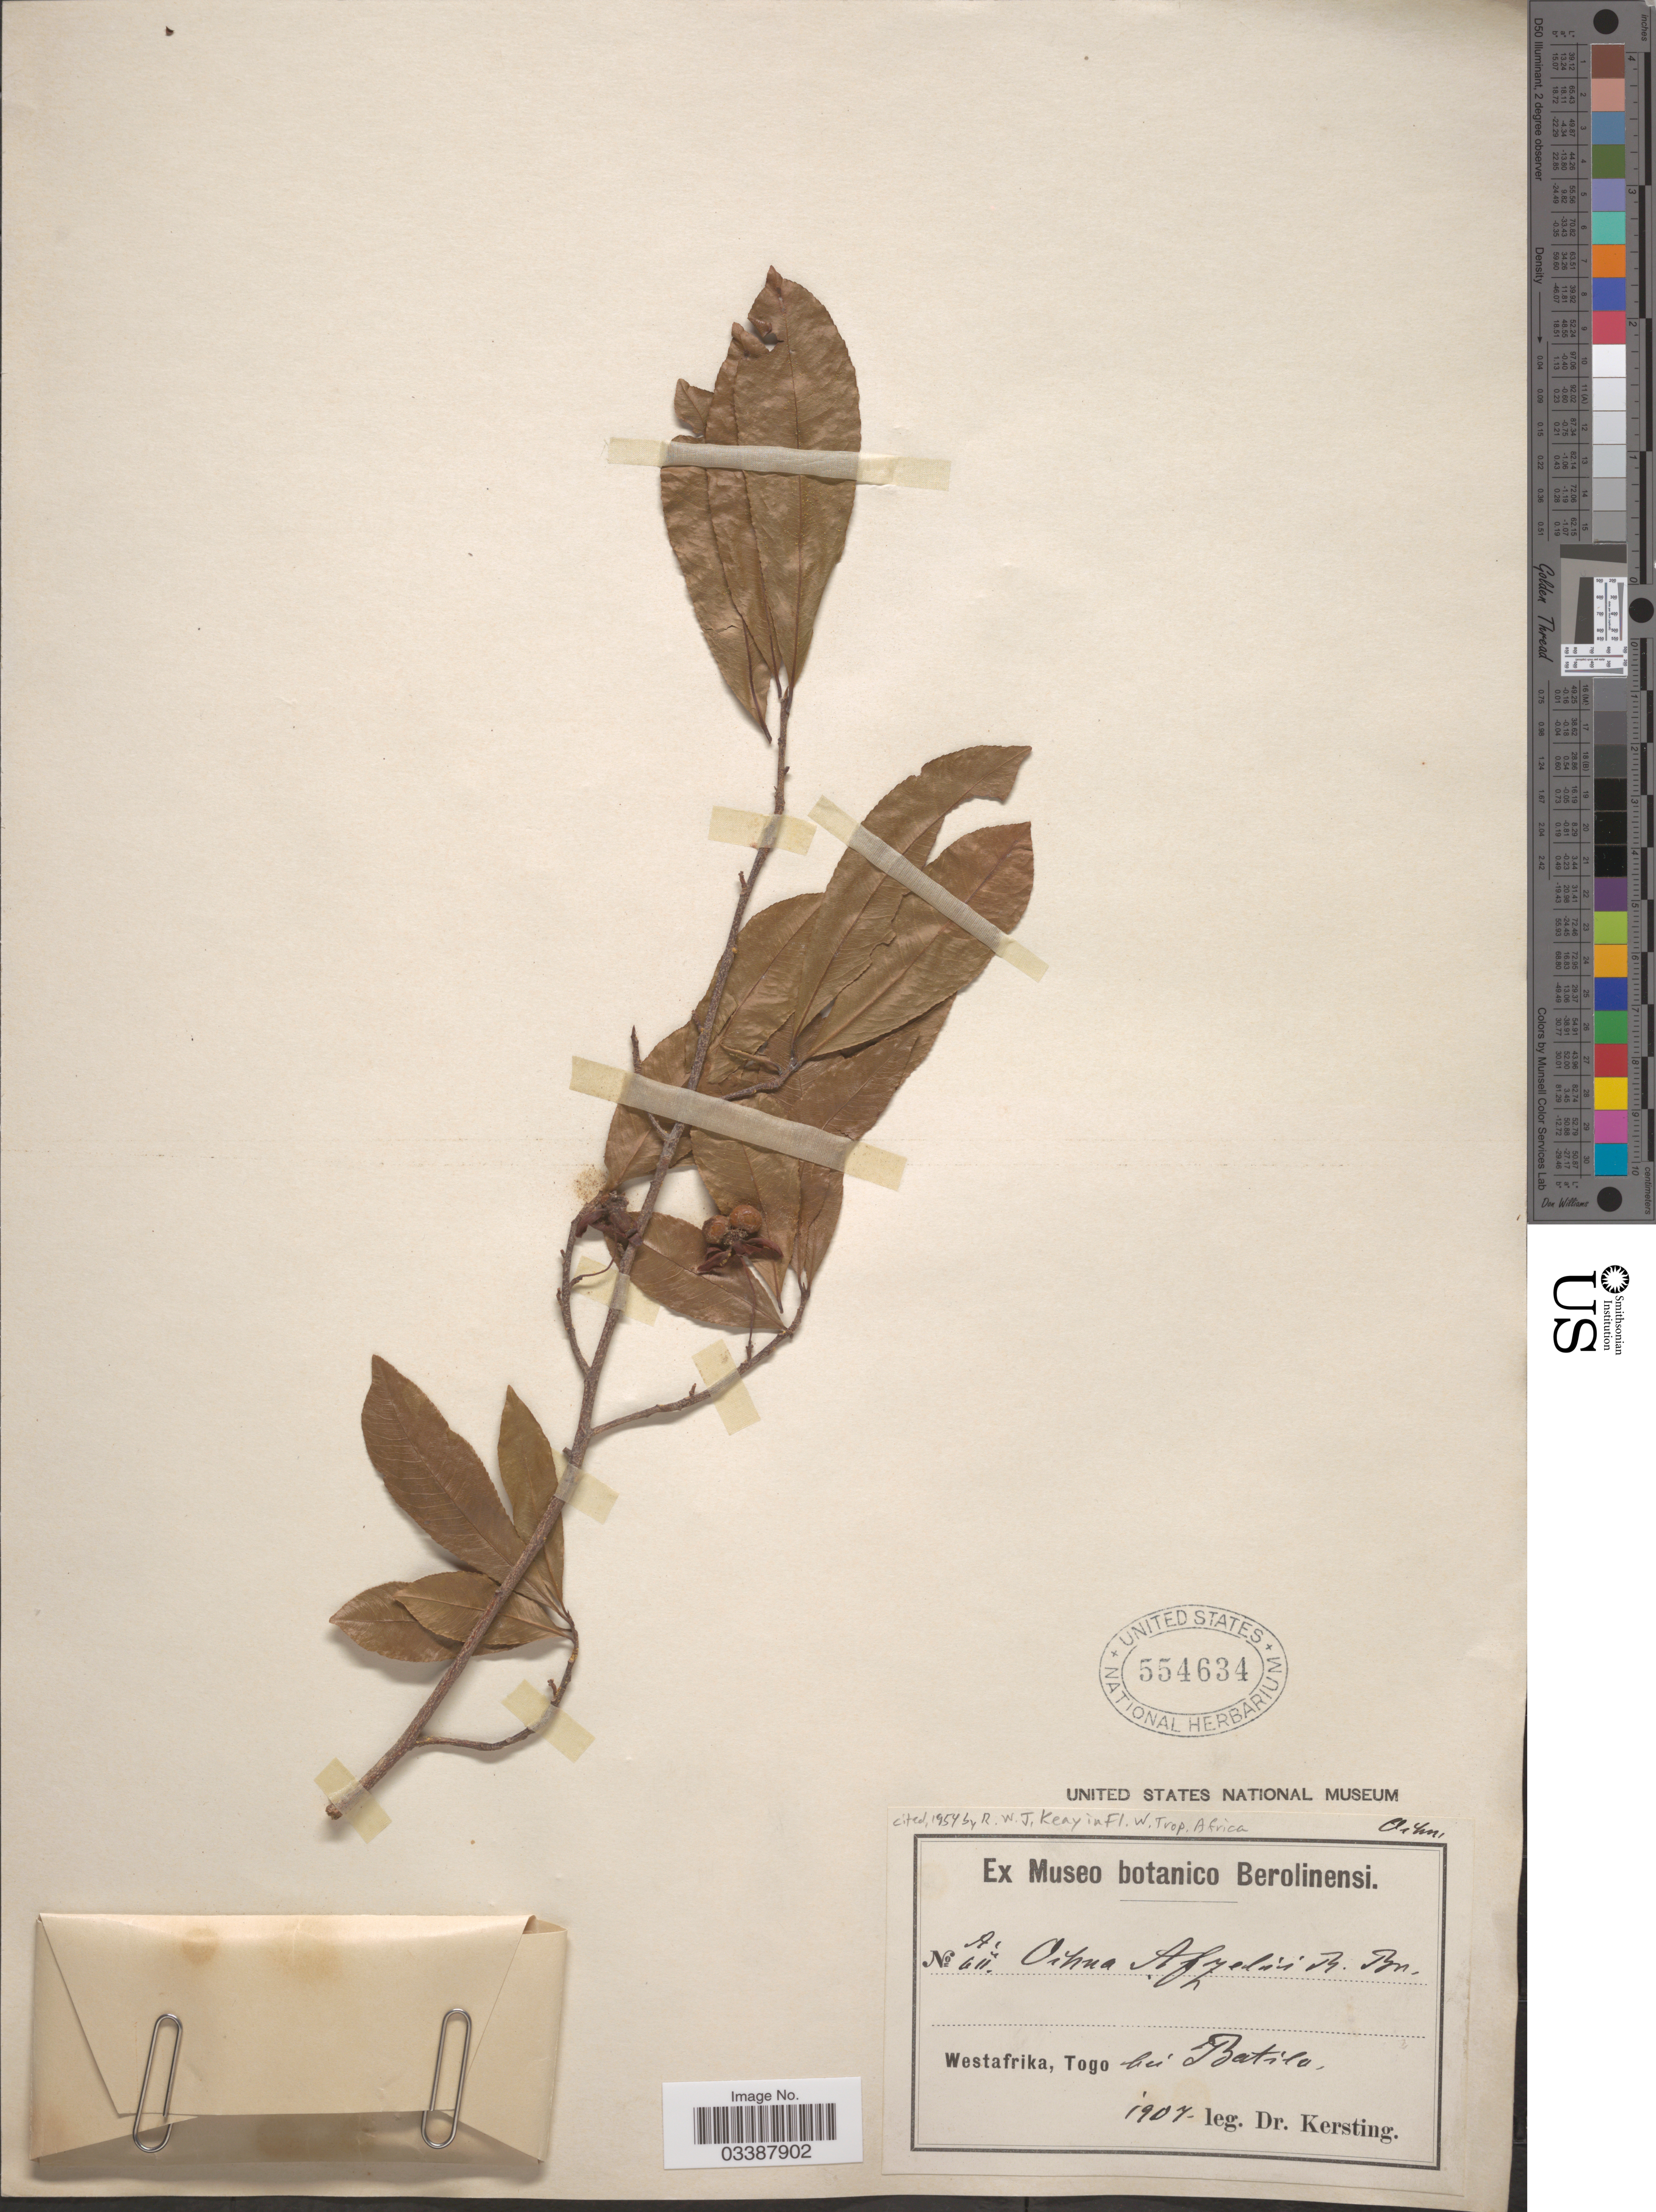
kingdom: Plantae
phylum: Tracheophyta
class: Magnoliopsida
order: Malpighiales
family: Ochnaceae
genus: Ochna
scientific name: Ochna afzelii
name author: R. Br. ex Oliv.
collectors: -. Kersting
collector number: A6II*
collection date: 1907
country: Togo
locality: Westafrika bei Batila.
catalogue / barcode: US 554634